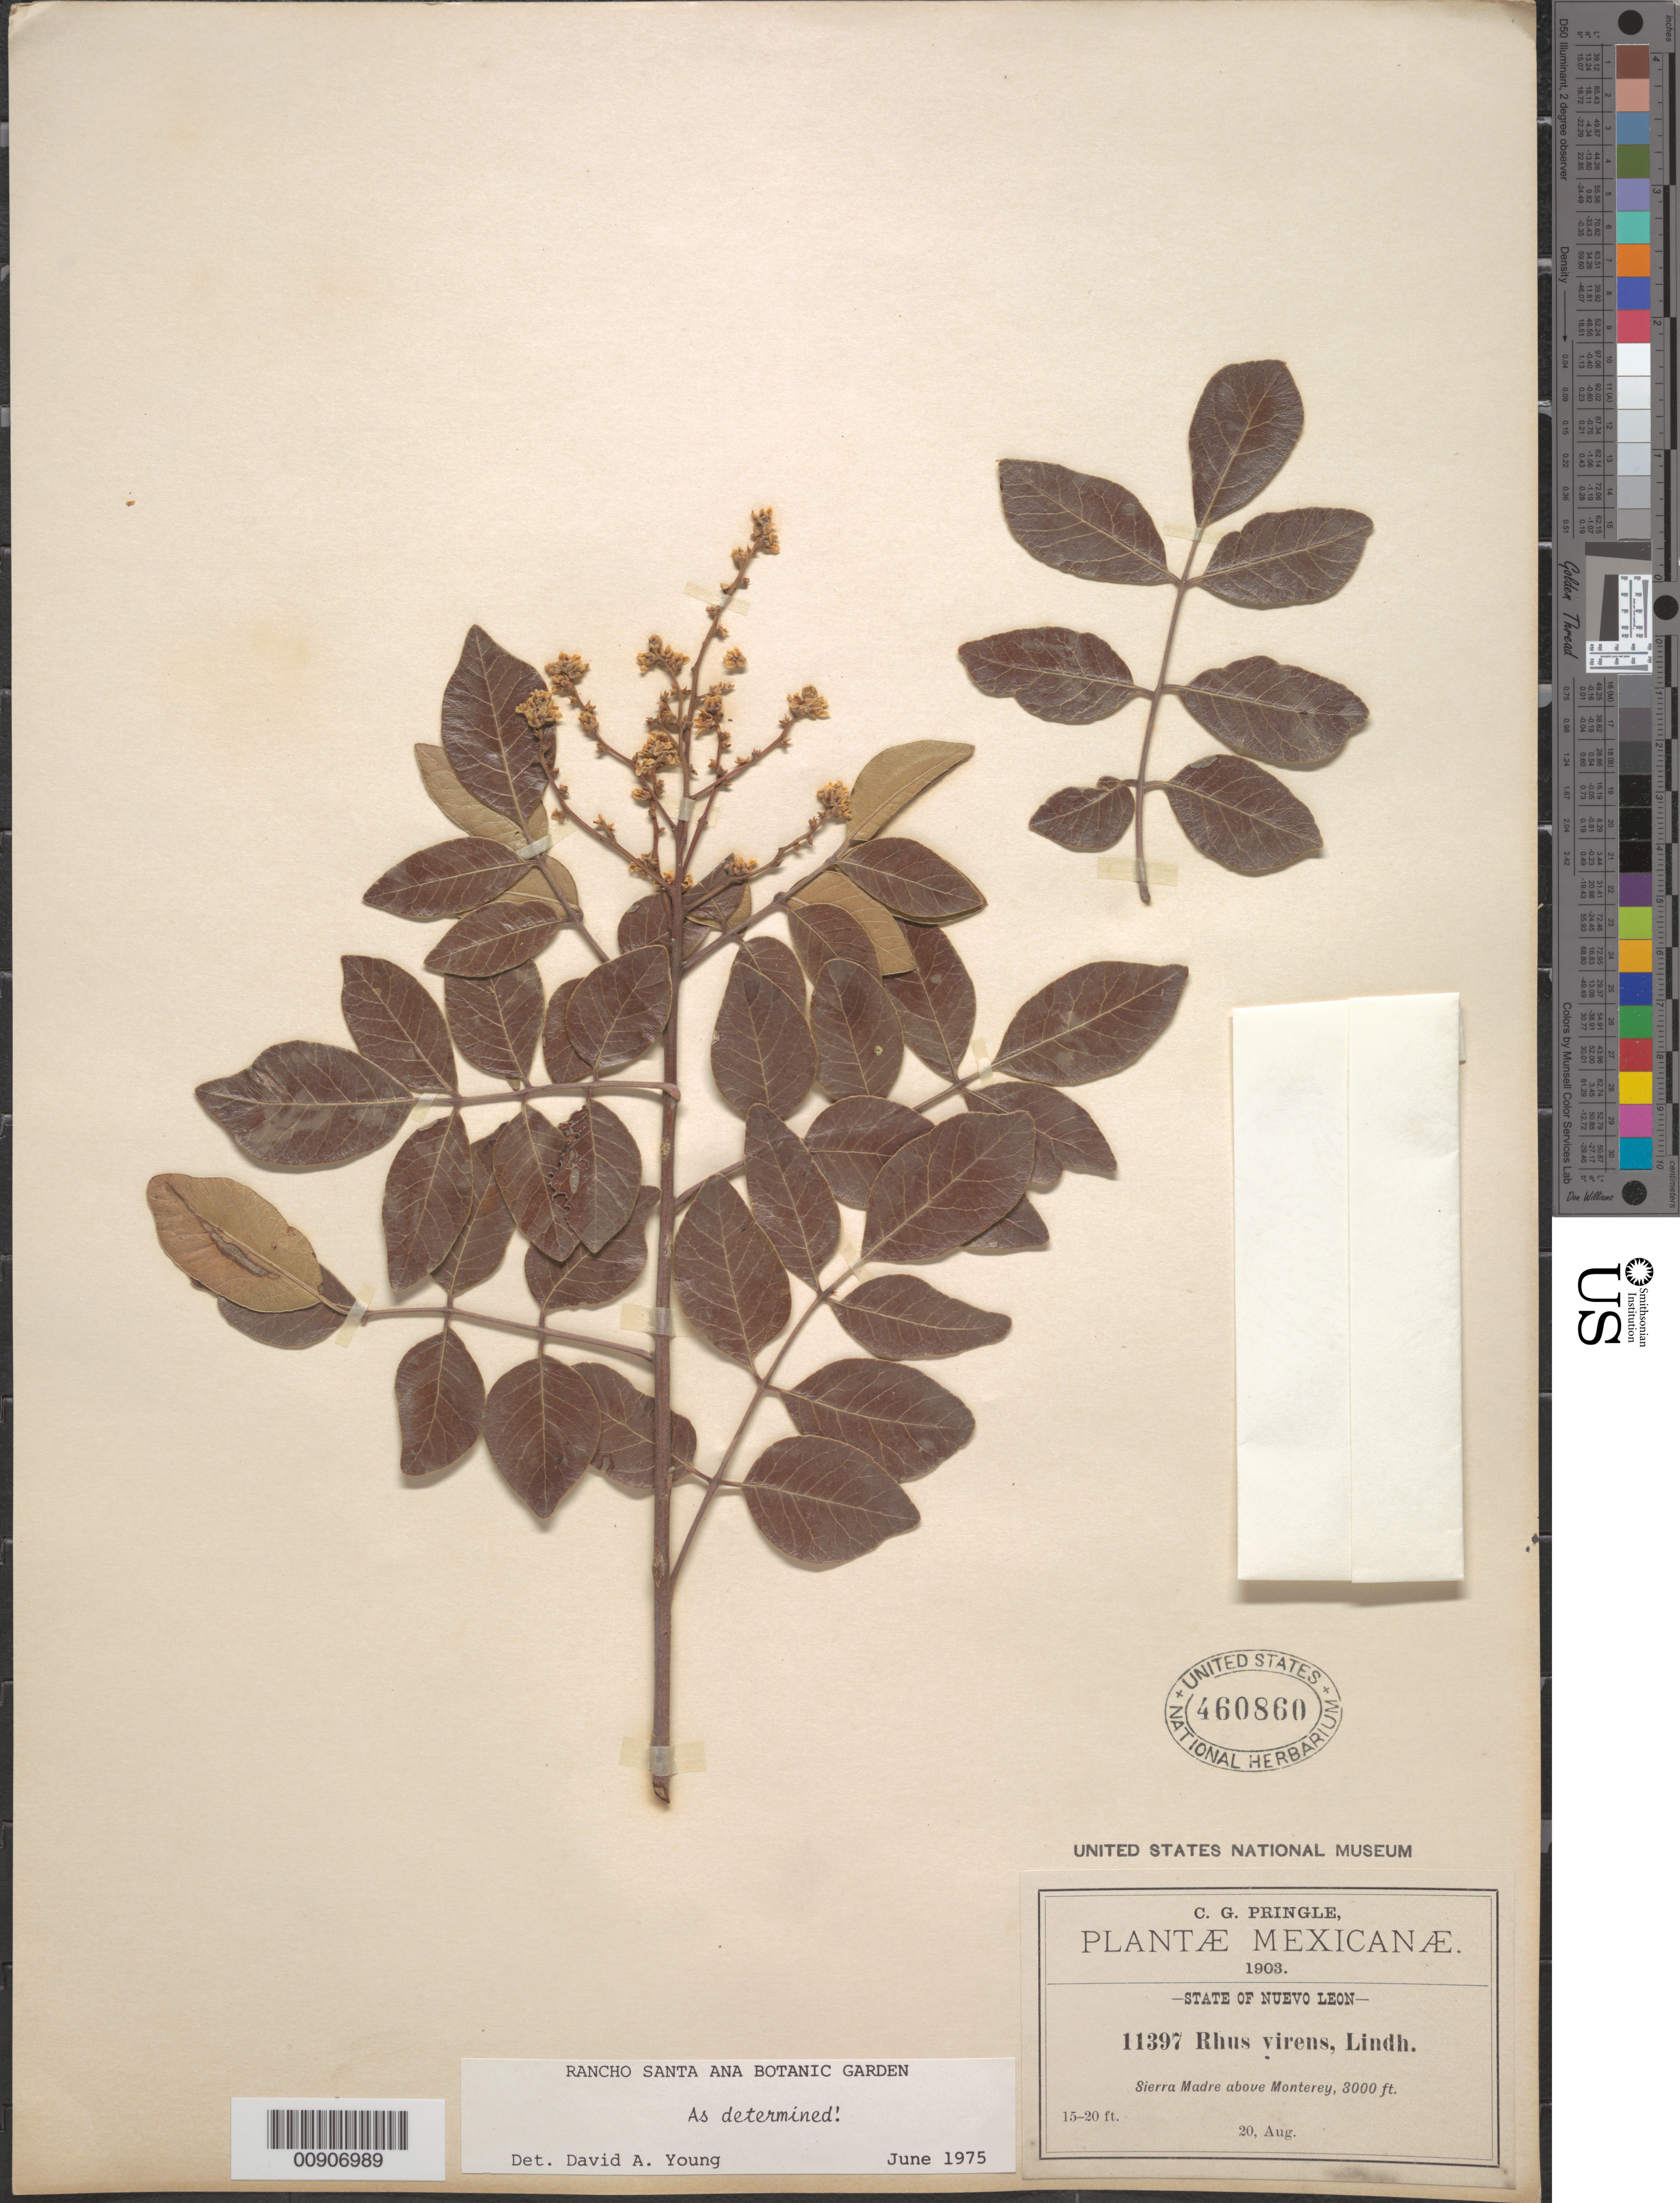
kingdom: Plantae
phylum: Tracheophyta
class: Magnoliopsida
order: Sapindales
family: Anacardiaceae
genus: Rhus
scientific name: Rhus virens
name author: Lindh. ex A. Gray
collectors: C. G. Pringle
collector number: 11397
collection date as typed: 20 Aug 1903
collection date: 1903-08-20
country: Mexico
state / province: Nuevo León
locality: State of Nuevo León: Sierra Madre above Monterrey.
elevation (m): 914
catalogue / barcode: US 460860